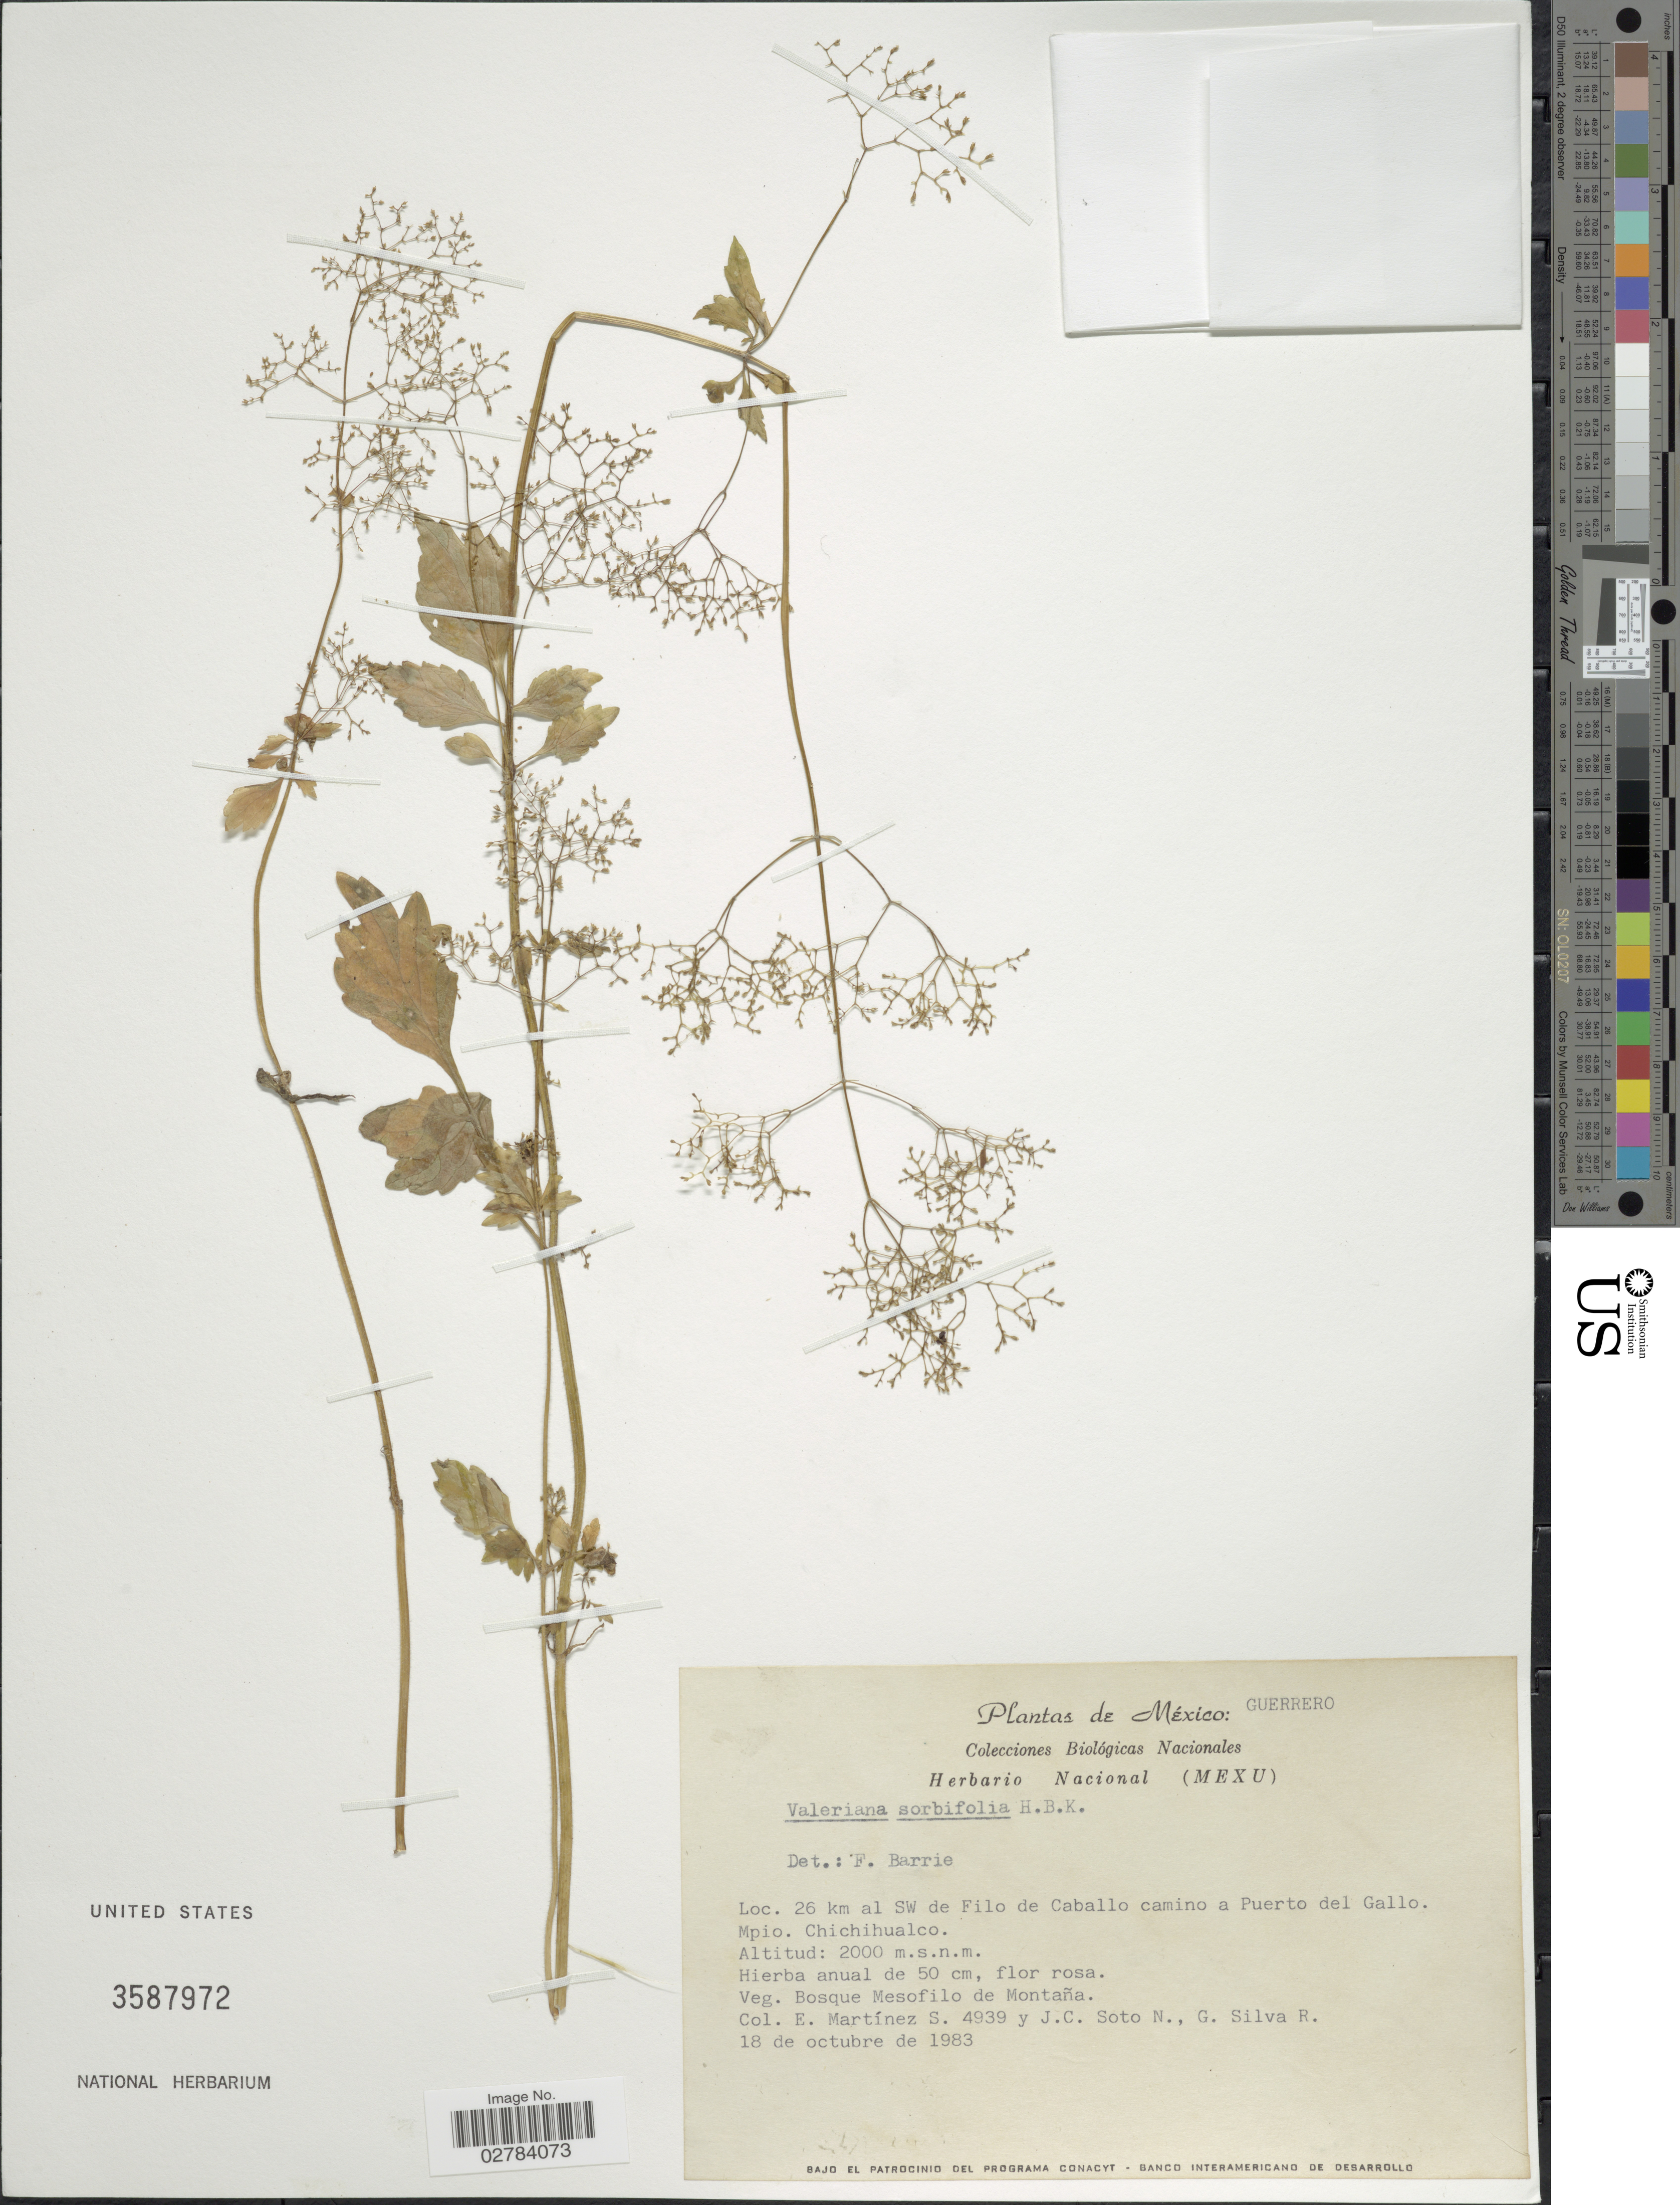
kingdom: Plantae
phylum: Tracheophyta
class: Magnoliopsida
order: Dipsacales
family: Caprifoliaceae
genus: Valeriana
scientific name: Valeriana sorbifolia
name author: Kunth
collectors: E. M. Martínez S., J. C. Soto Núñez & G. Silva R.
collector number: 4939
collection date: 1983-10-18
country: Mexico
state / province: Guerrero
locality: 26 km al SW de Filo de Caballo camino a Puerto del Gallo, Mpio, Chichihualco.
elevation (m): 2000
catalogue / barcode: US 3587972